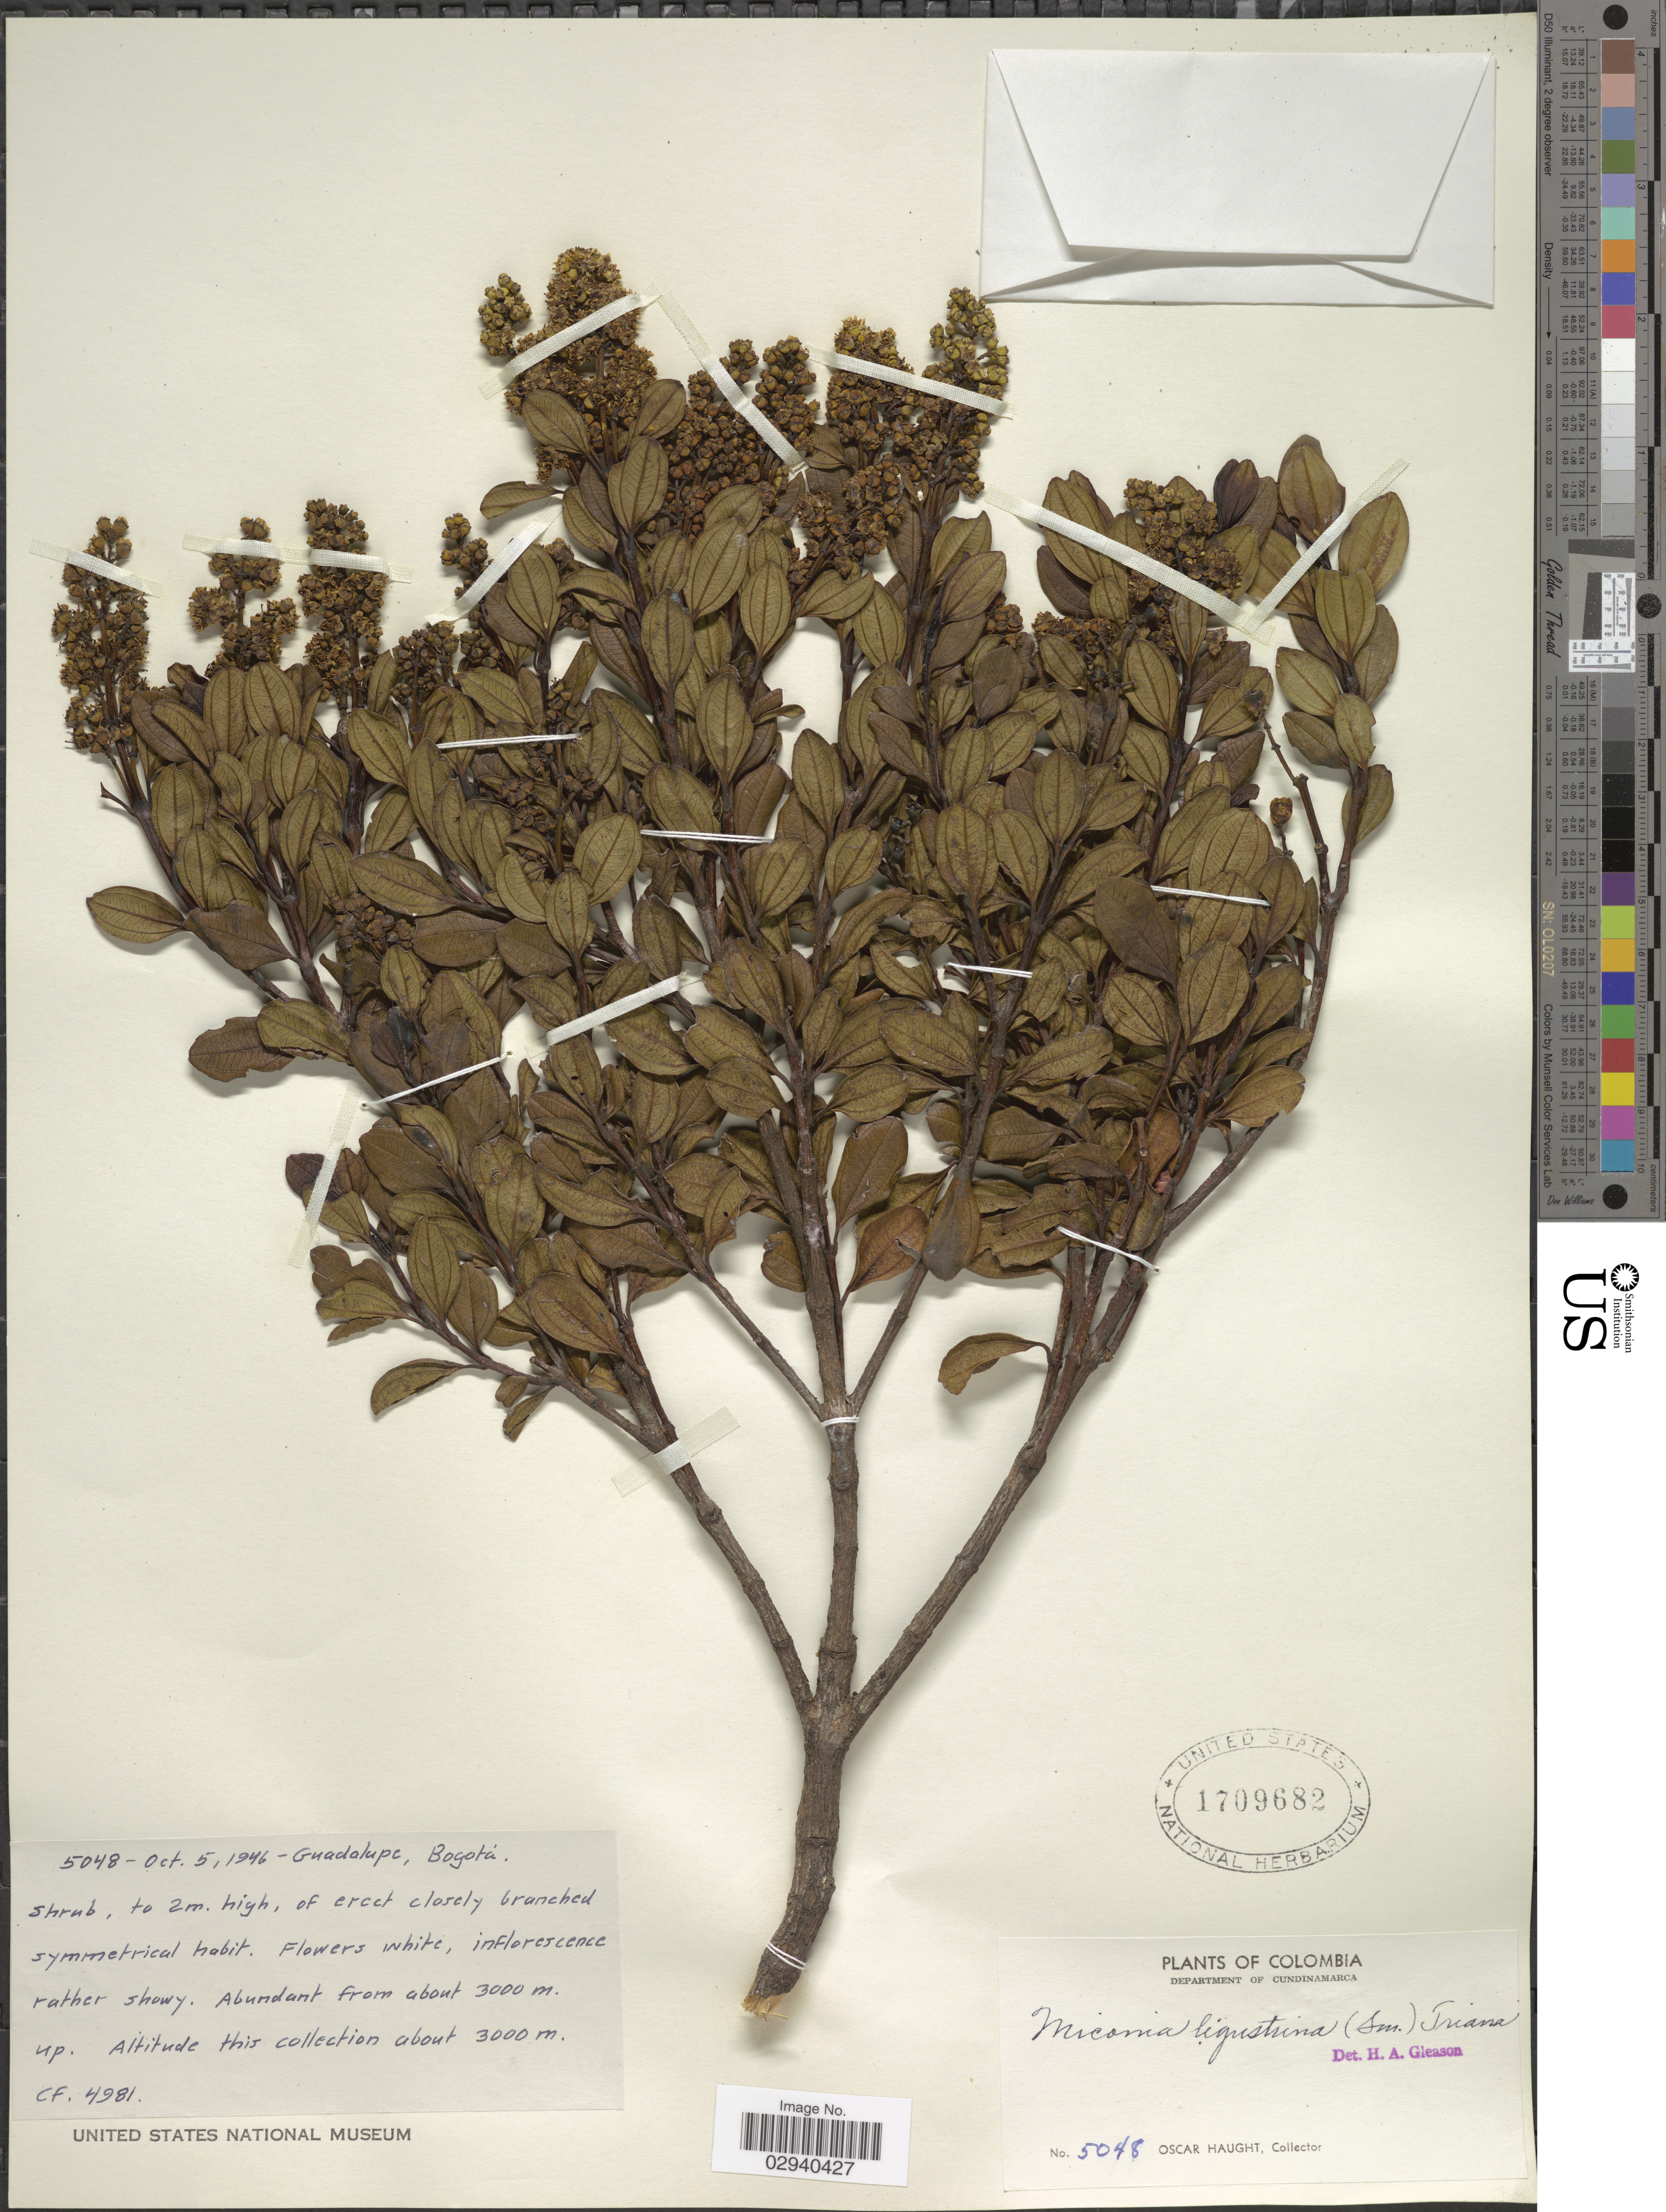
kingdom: Plantae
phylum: Tracheophyta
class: Magnoliopsida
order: Myrtales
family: Melastomataceae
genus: Miconia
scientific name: Miconia ligustrina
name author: (Sw.) Triana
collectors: O. Haught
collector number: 5048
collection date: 1946-10-05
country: Colombia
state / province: Bogota D.C.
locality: Guadalupe, Bogotá.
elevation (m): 3000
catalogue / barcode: US 1709682